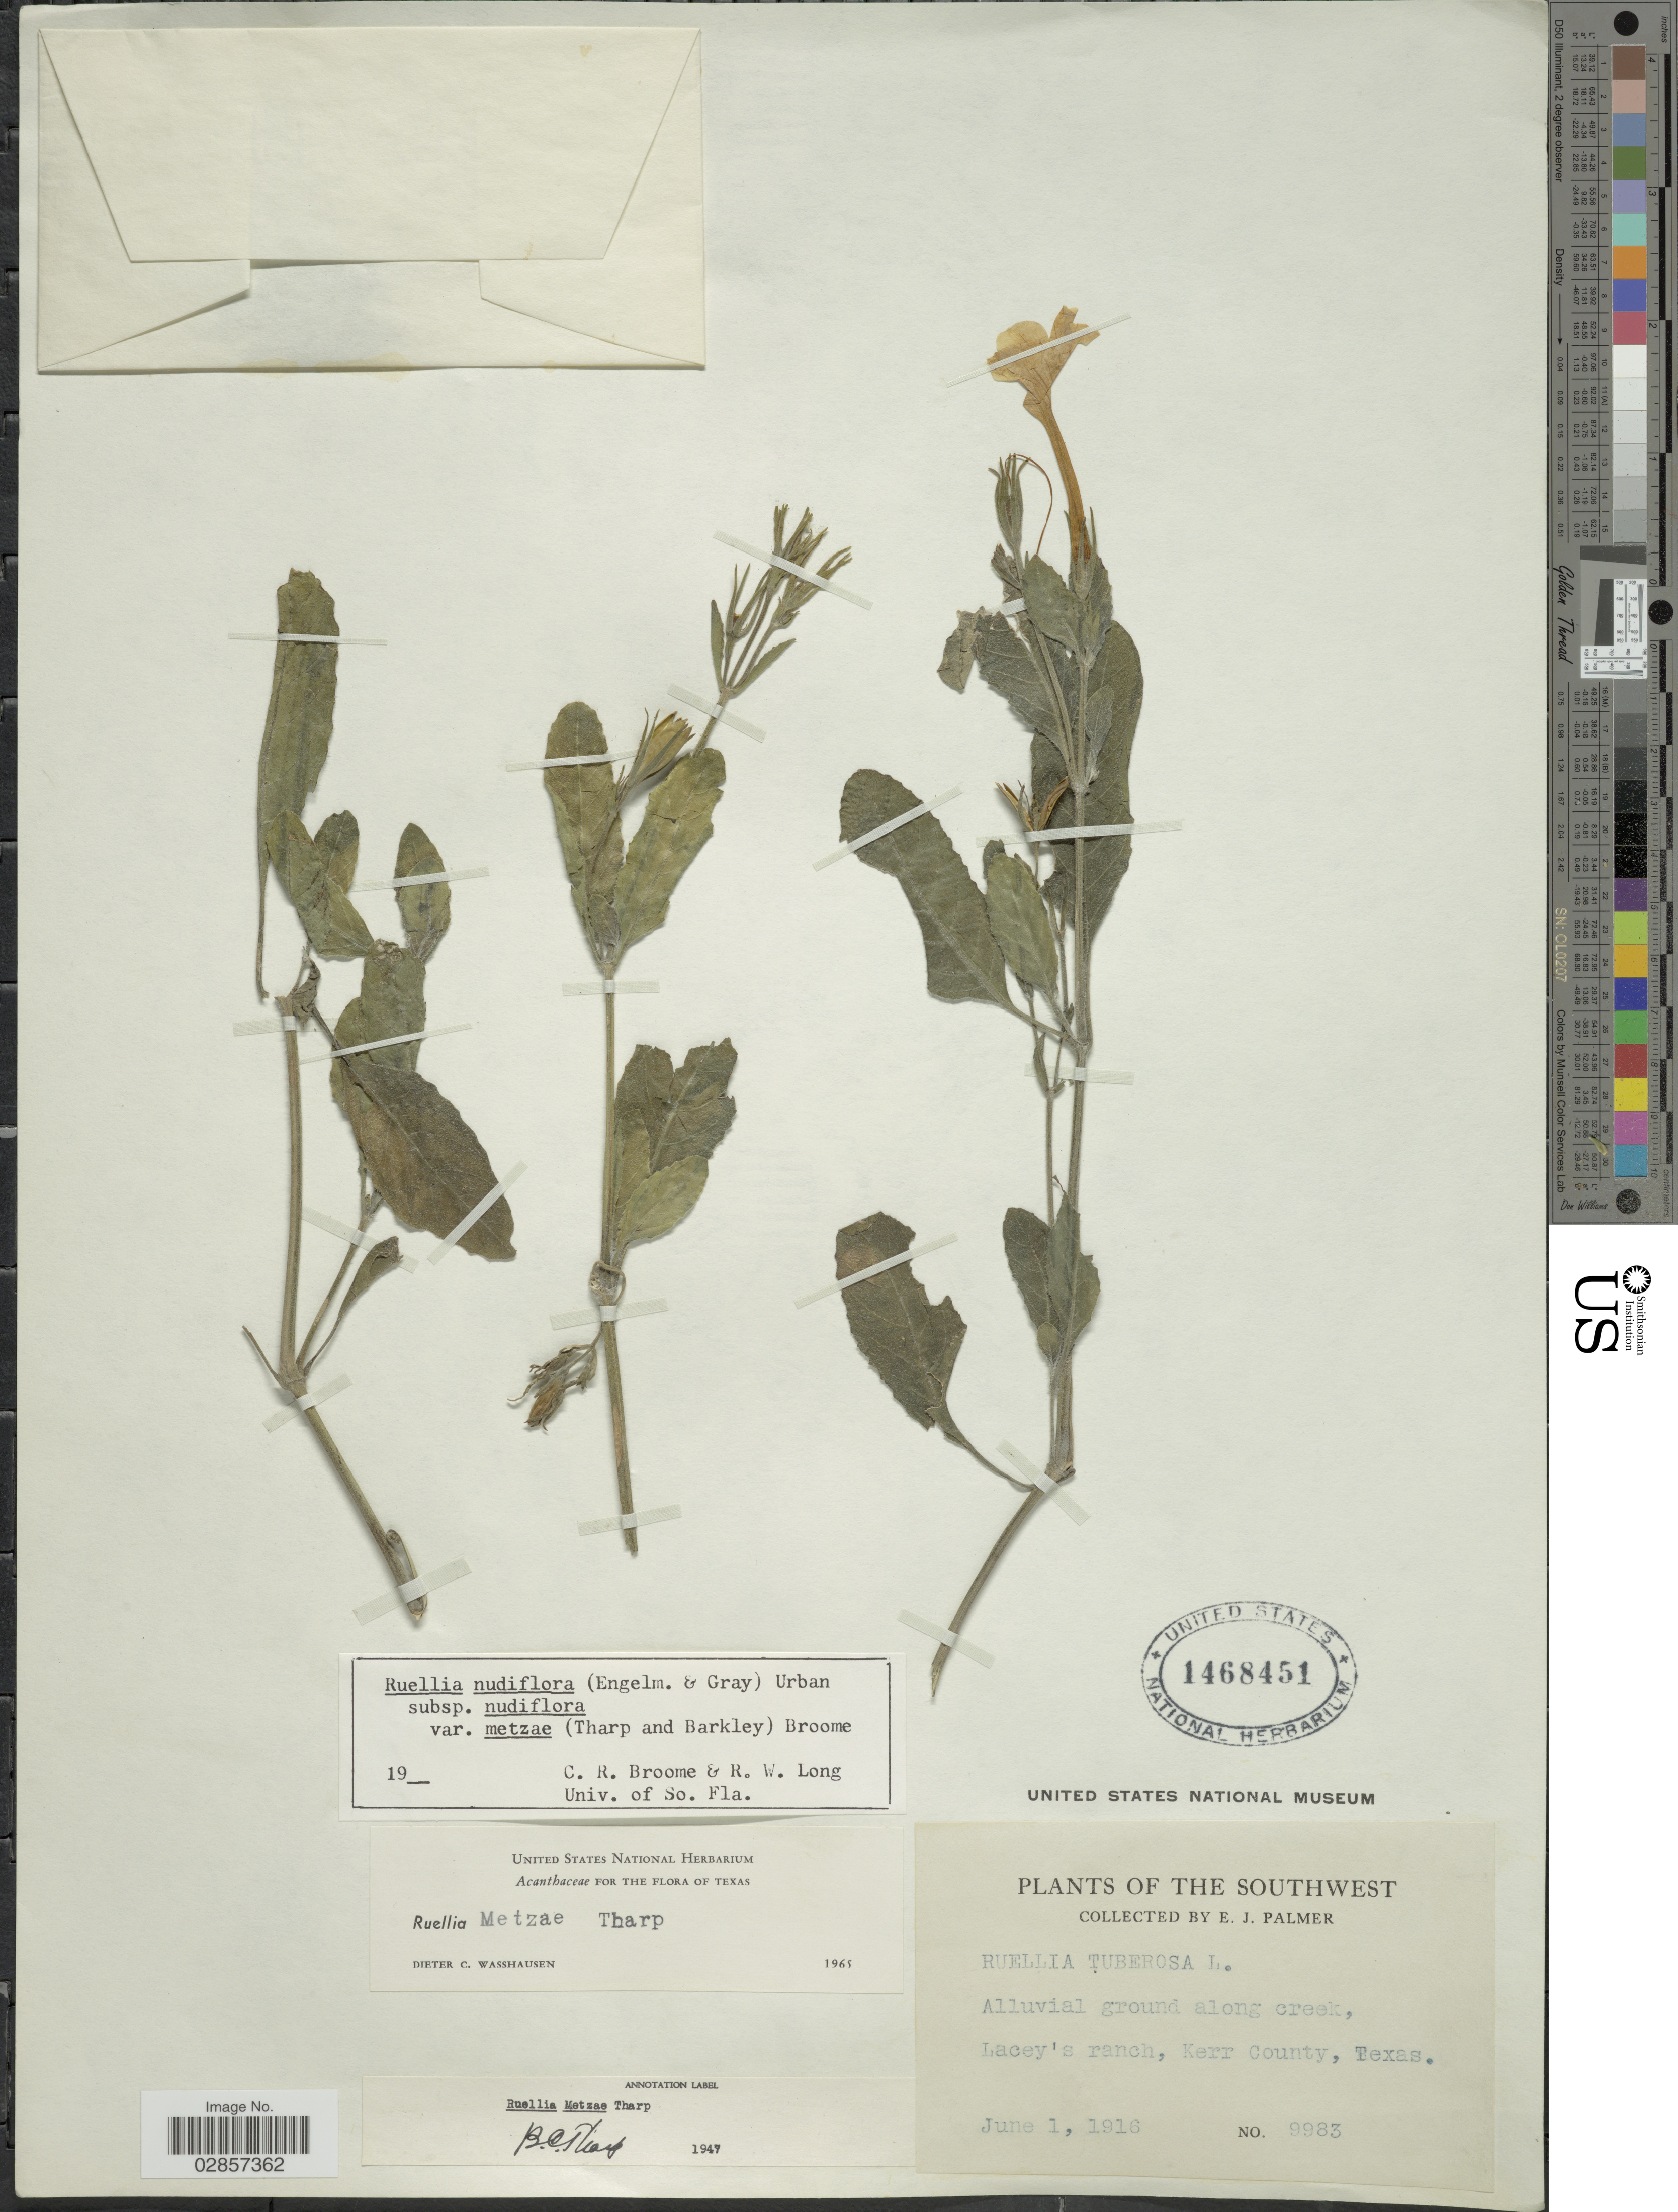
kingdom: Plantae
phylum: Tracheophyta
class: Magnoliopsida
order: Lamiales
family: Acanthaceae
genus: Ruellia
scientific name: Ruellia metziae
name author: Tharp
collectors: E. J. Palmer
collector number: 9983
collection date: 1916-06-01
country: United States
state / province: Texas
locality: The Southwest, Lacey's ranch, Kerr County.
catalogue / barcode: US 1468451